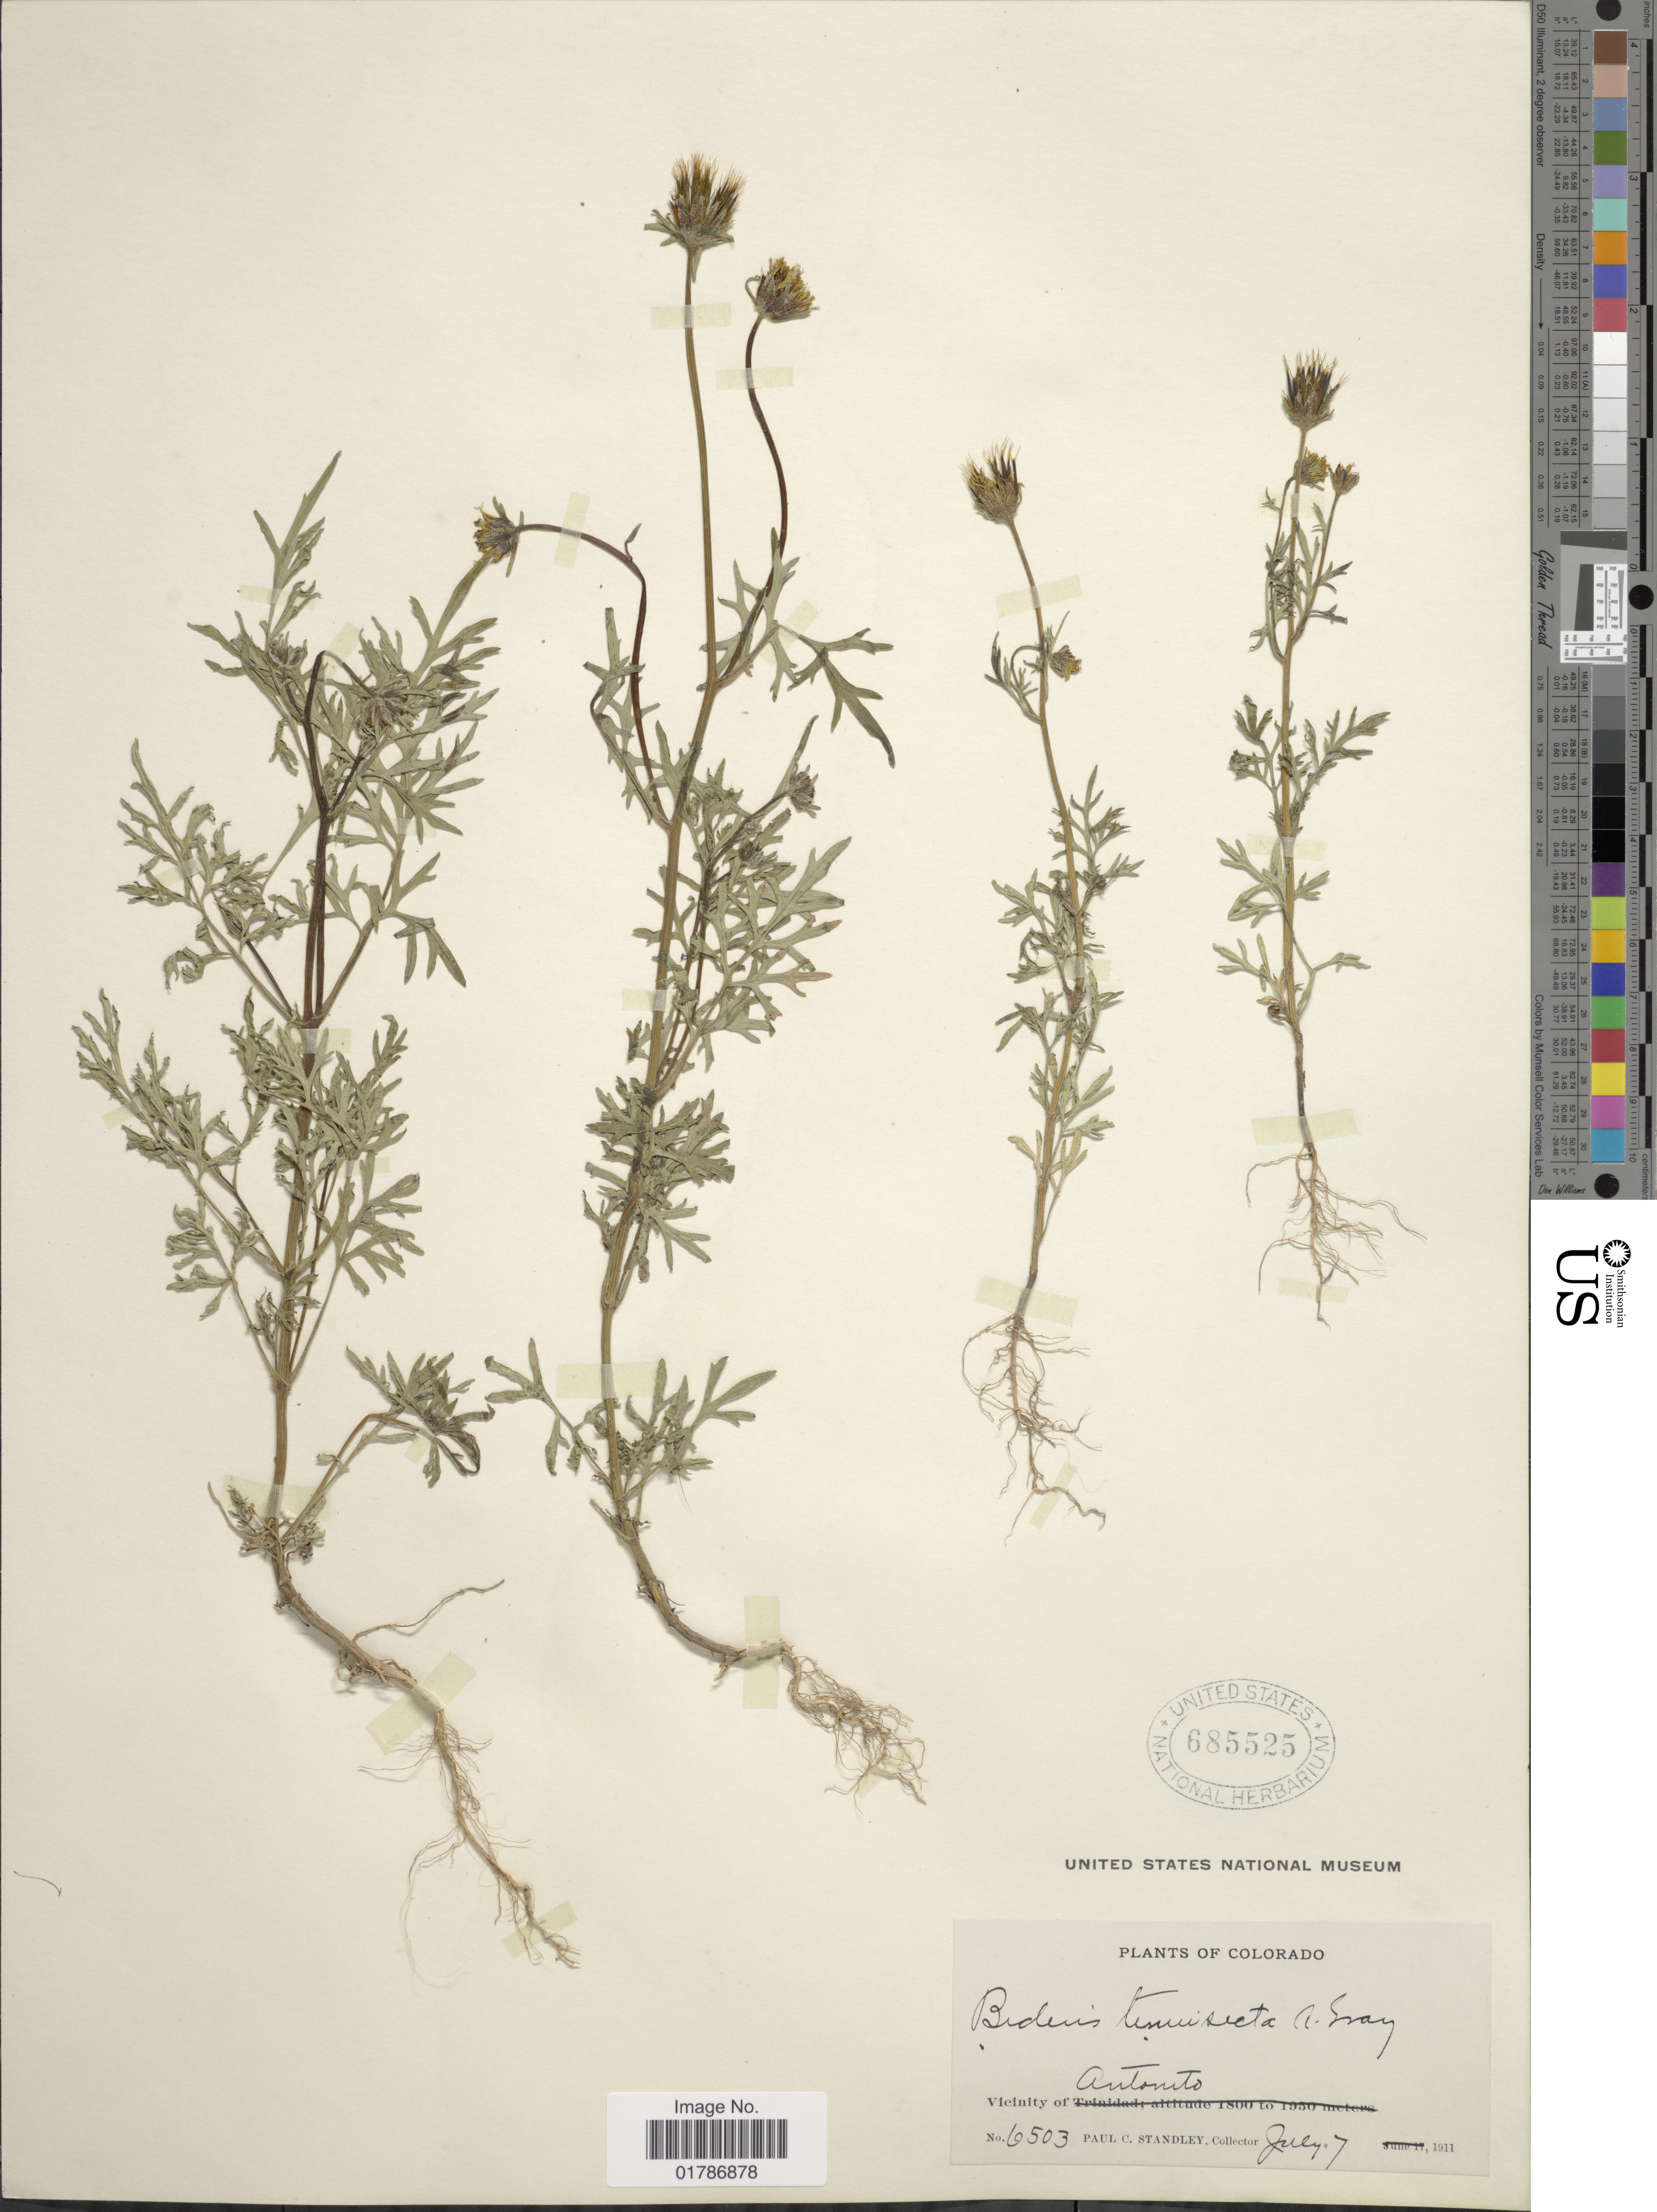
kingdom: Plantae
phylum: Tracheophyta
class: Magnoliopsida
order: Asterales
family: Asteraceae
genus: Bidens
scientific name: Bidens tenuisecta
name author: A. Gray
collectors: P. C. Standley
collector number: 6503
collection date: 1911-07-07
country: United States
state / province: Colorado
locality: Vicinity of Antonito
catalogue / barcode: US 685525